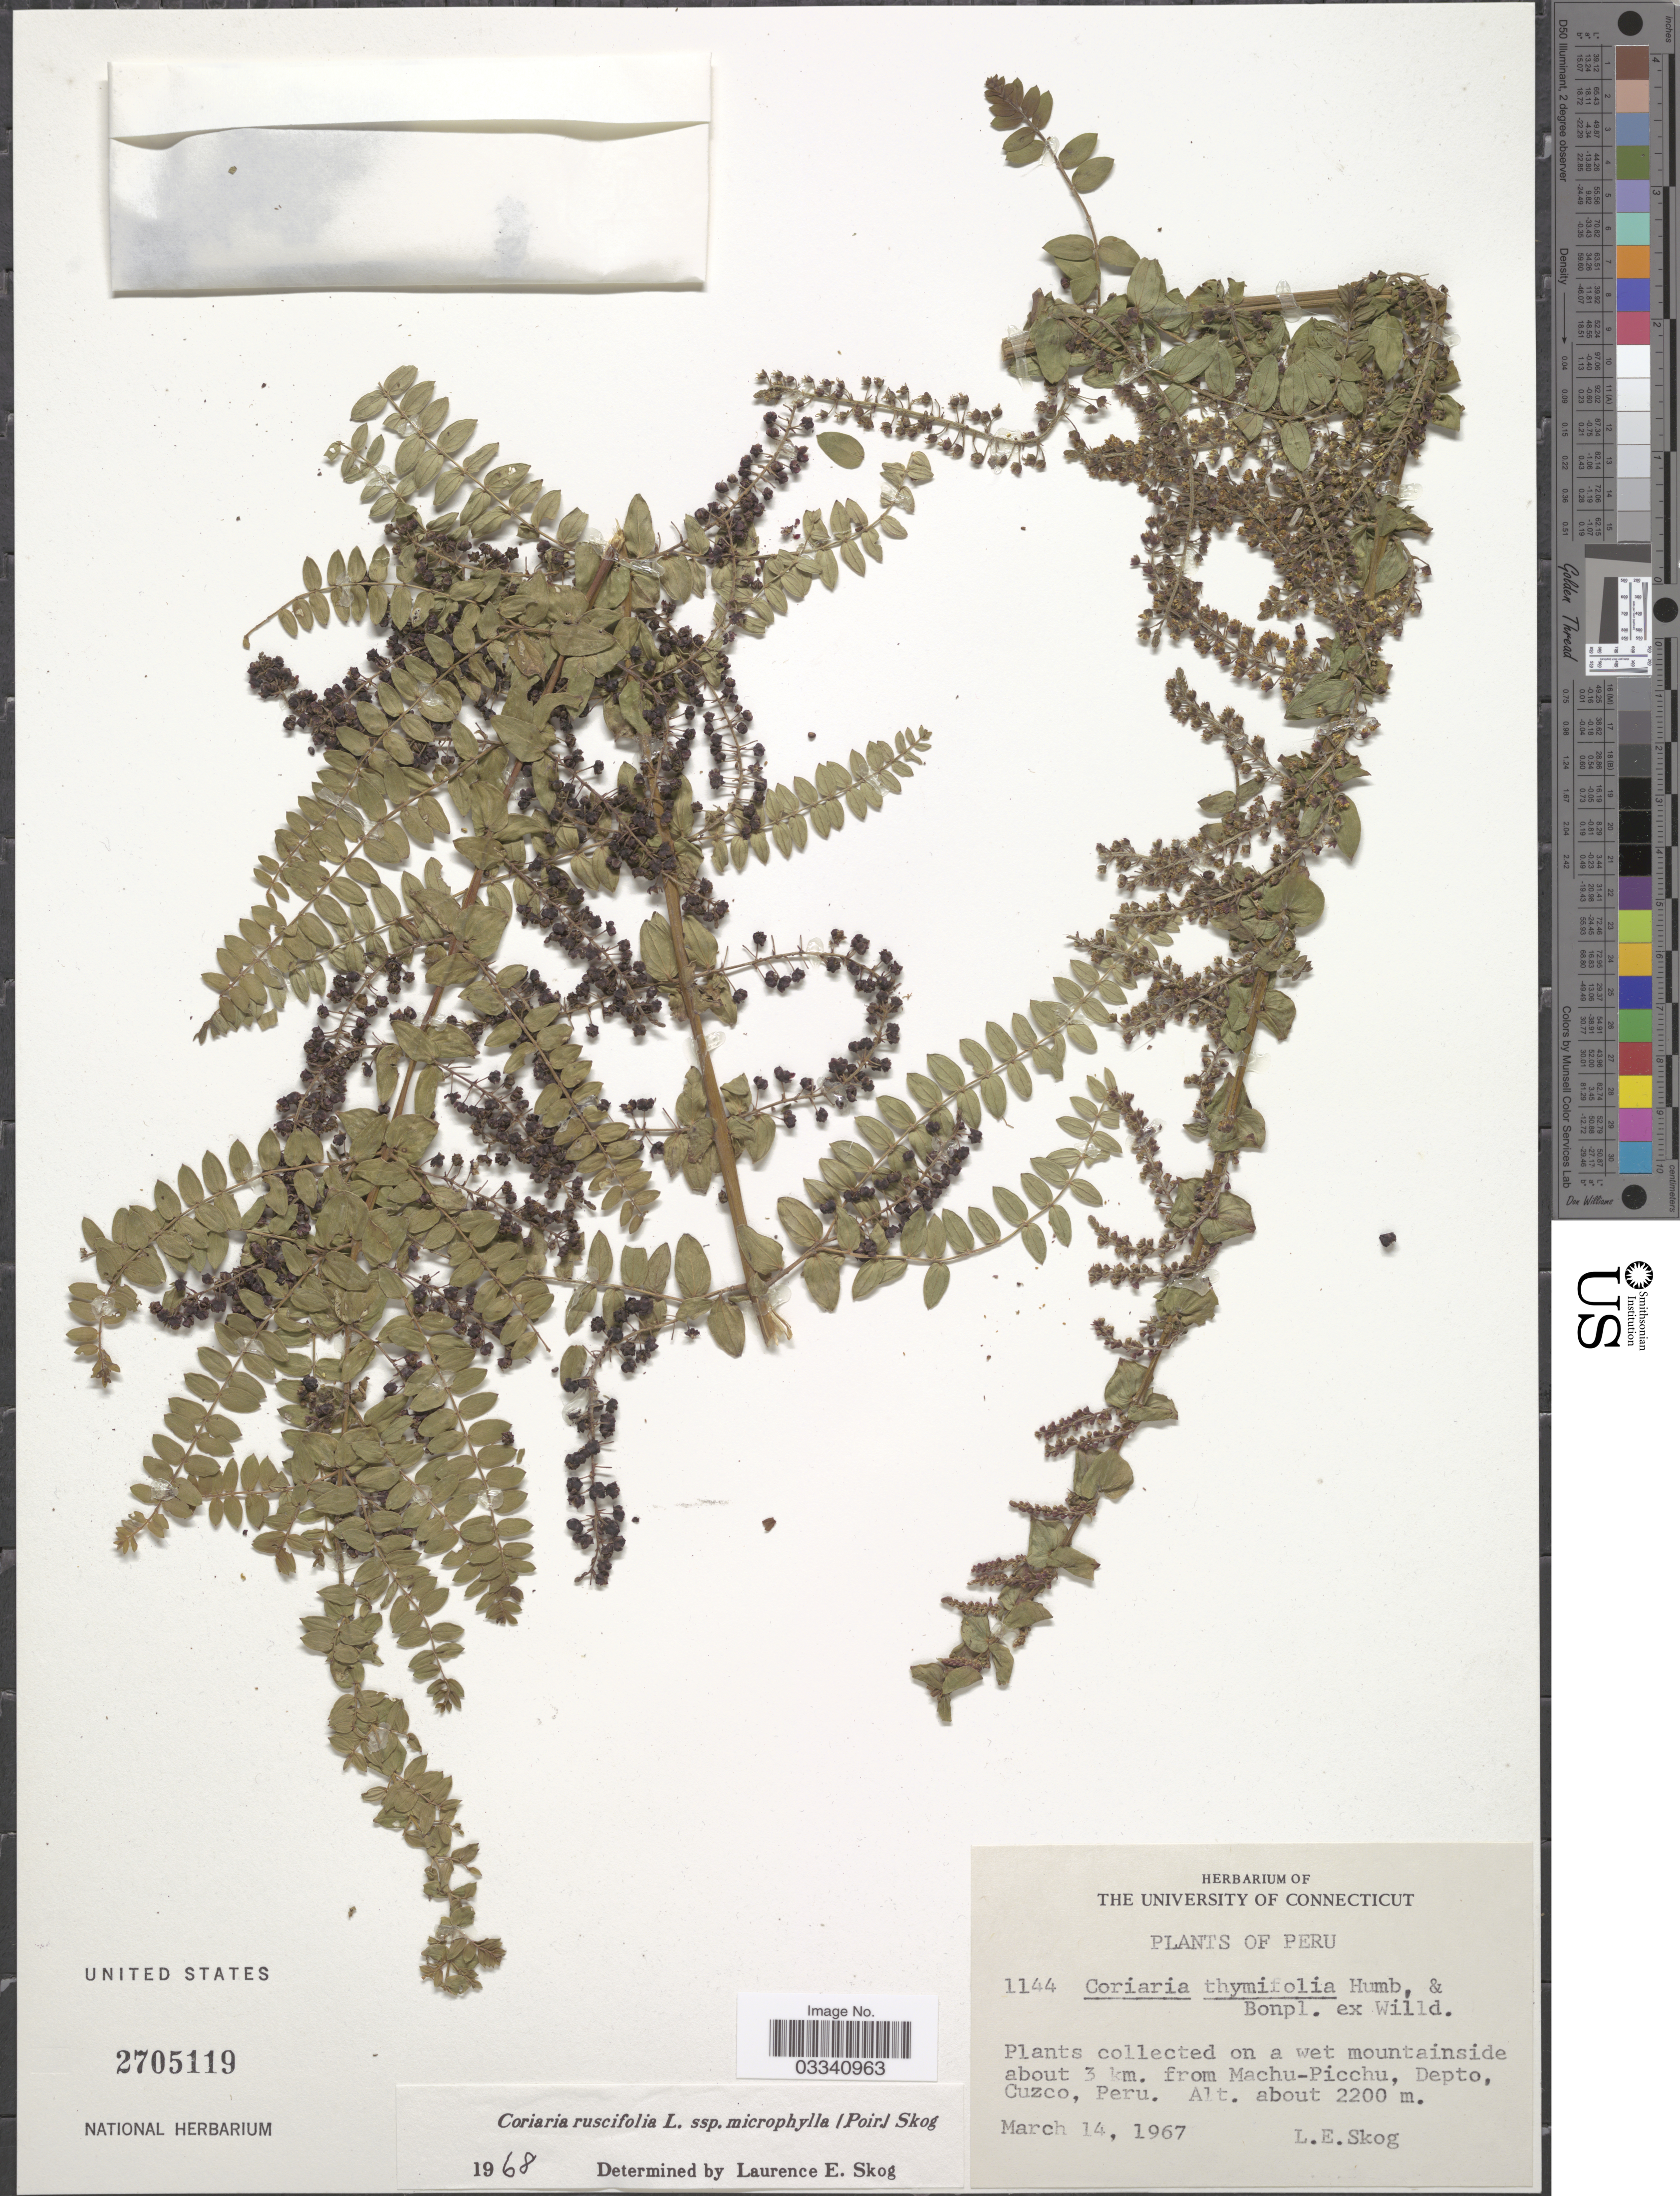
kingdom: Plantae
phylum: Tracheophyta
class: Magnoliopsida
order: Cucurbitales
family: Coriariaceae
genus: Coriaria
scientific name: Coriaria ruscifolia subsp. microphylla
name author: (Poir.) L.E. Skog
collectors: L. E. Skog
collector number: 1144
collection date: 1967-03-14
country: Peru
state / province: Cusco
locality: On a wet mountainside about 3 km. from Machu-Picchu, Depto. Cuzco.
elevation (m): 2200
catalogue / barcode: US 2705119